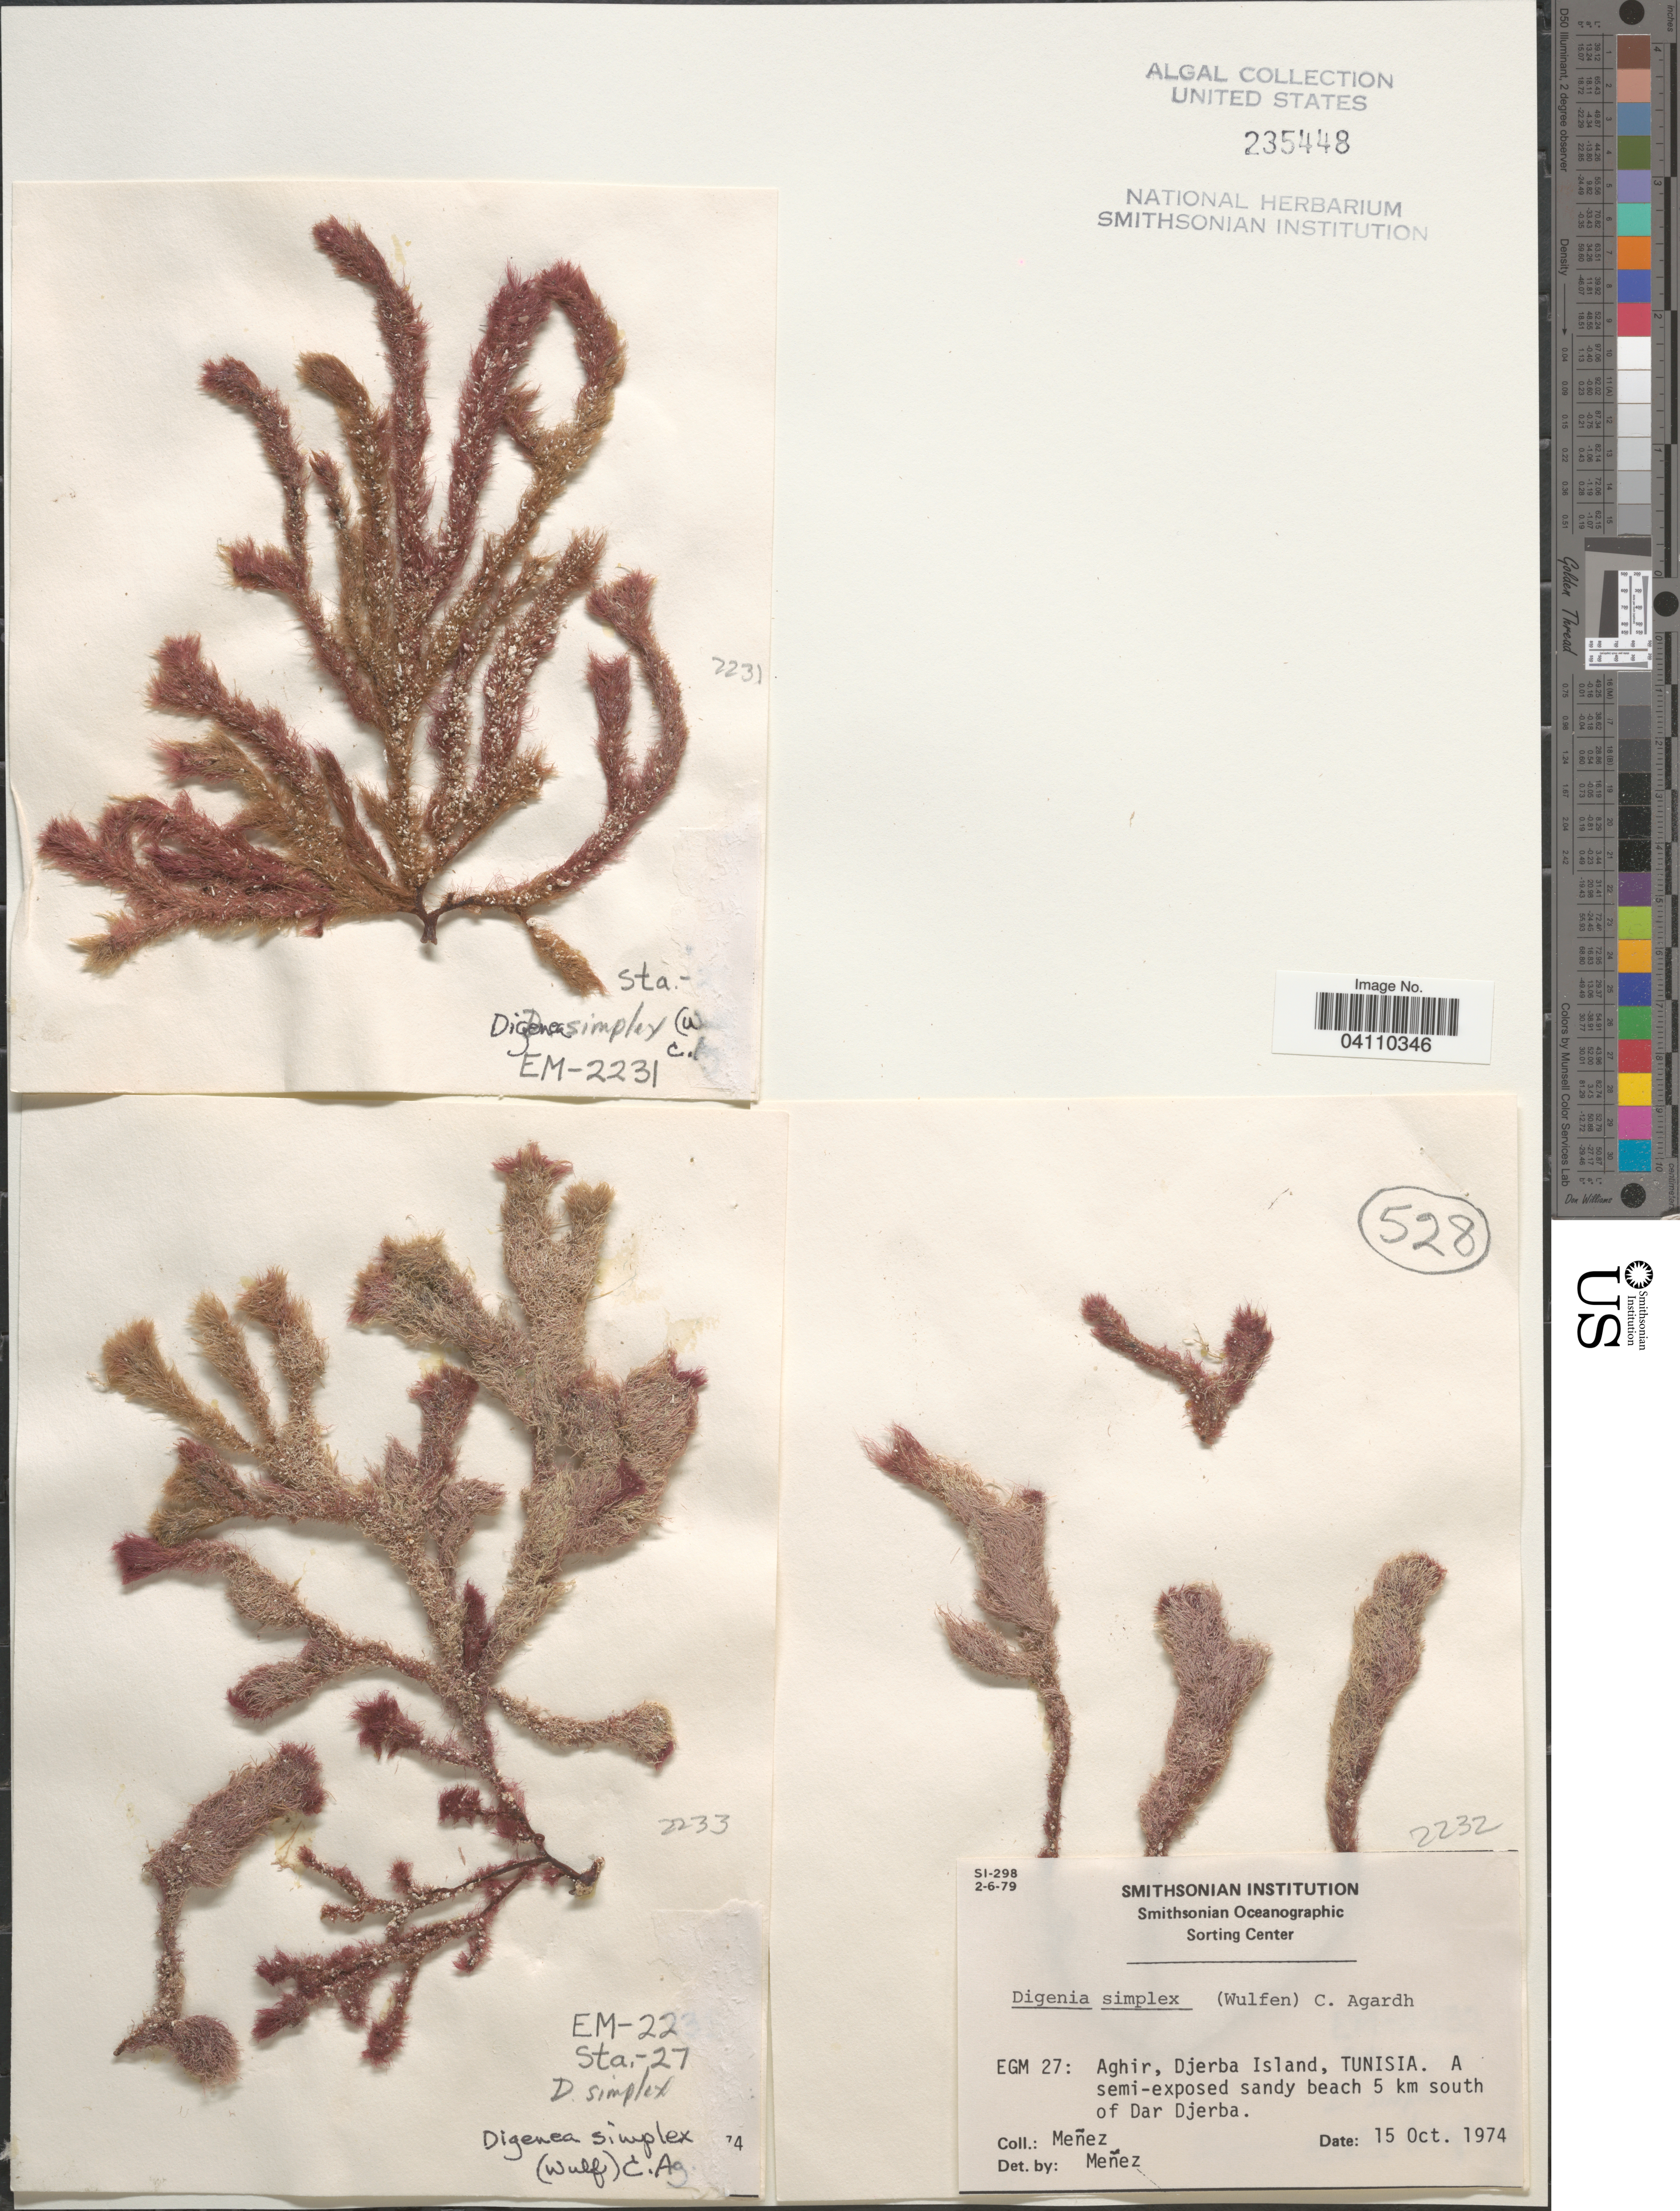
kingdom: Plantae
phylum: Rhodophyta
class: Florideophyceae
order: Ceramiales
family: Rhodomelaceae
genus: Digenea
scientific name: Digenea simplex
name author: (Wulfen) C. Agardh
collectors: Menez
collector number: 2231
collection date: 1974-10-15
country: Tunisia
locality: EGM 27: Aghir, Djerba Island. Beach 5 km south of Dar Djerba.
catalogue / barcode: US 235448